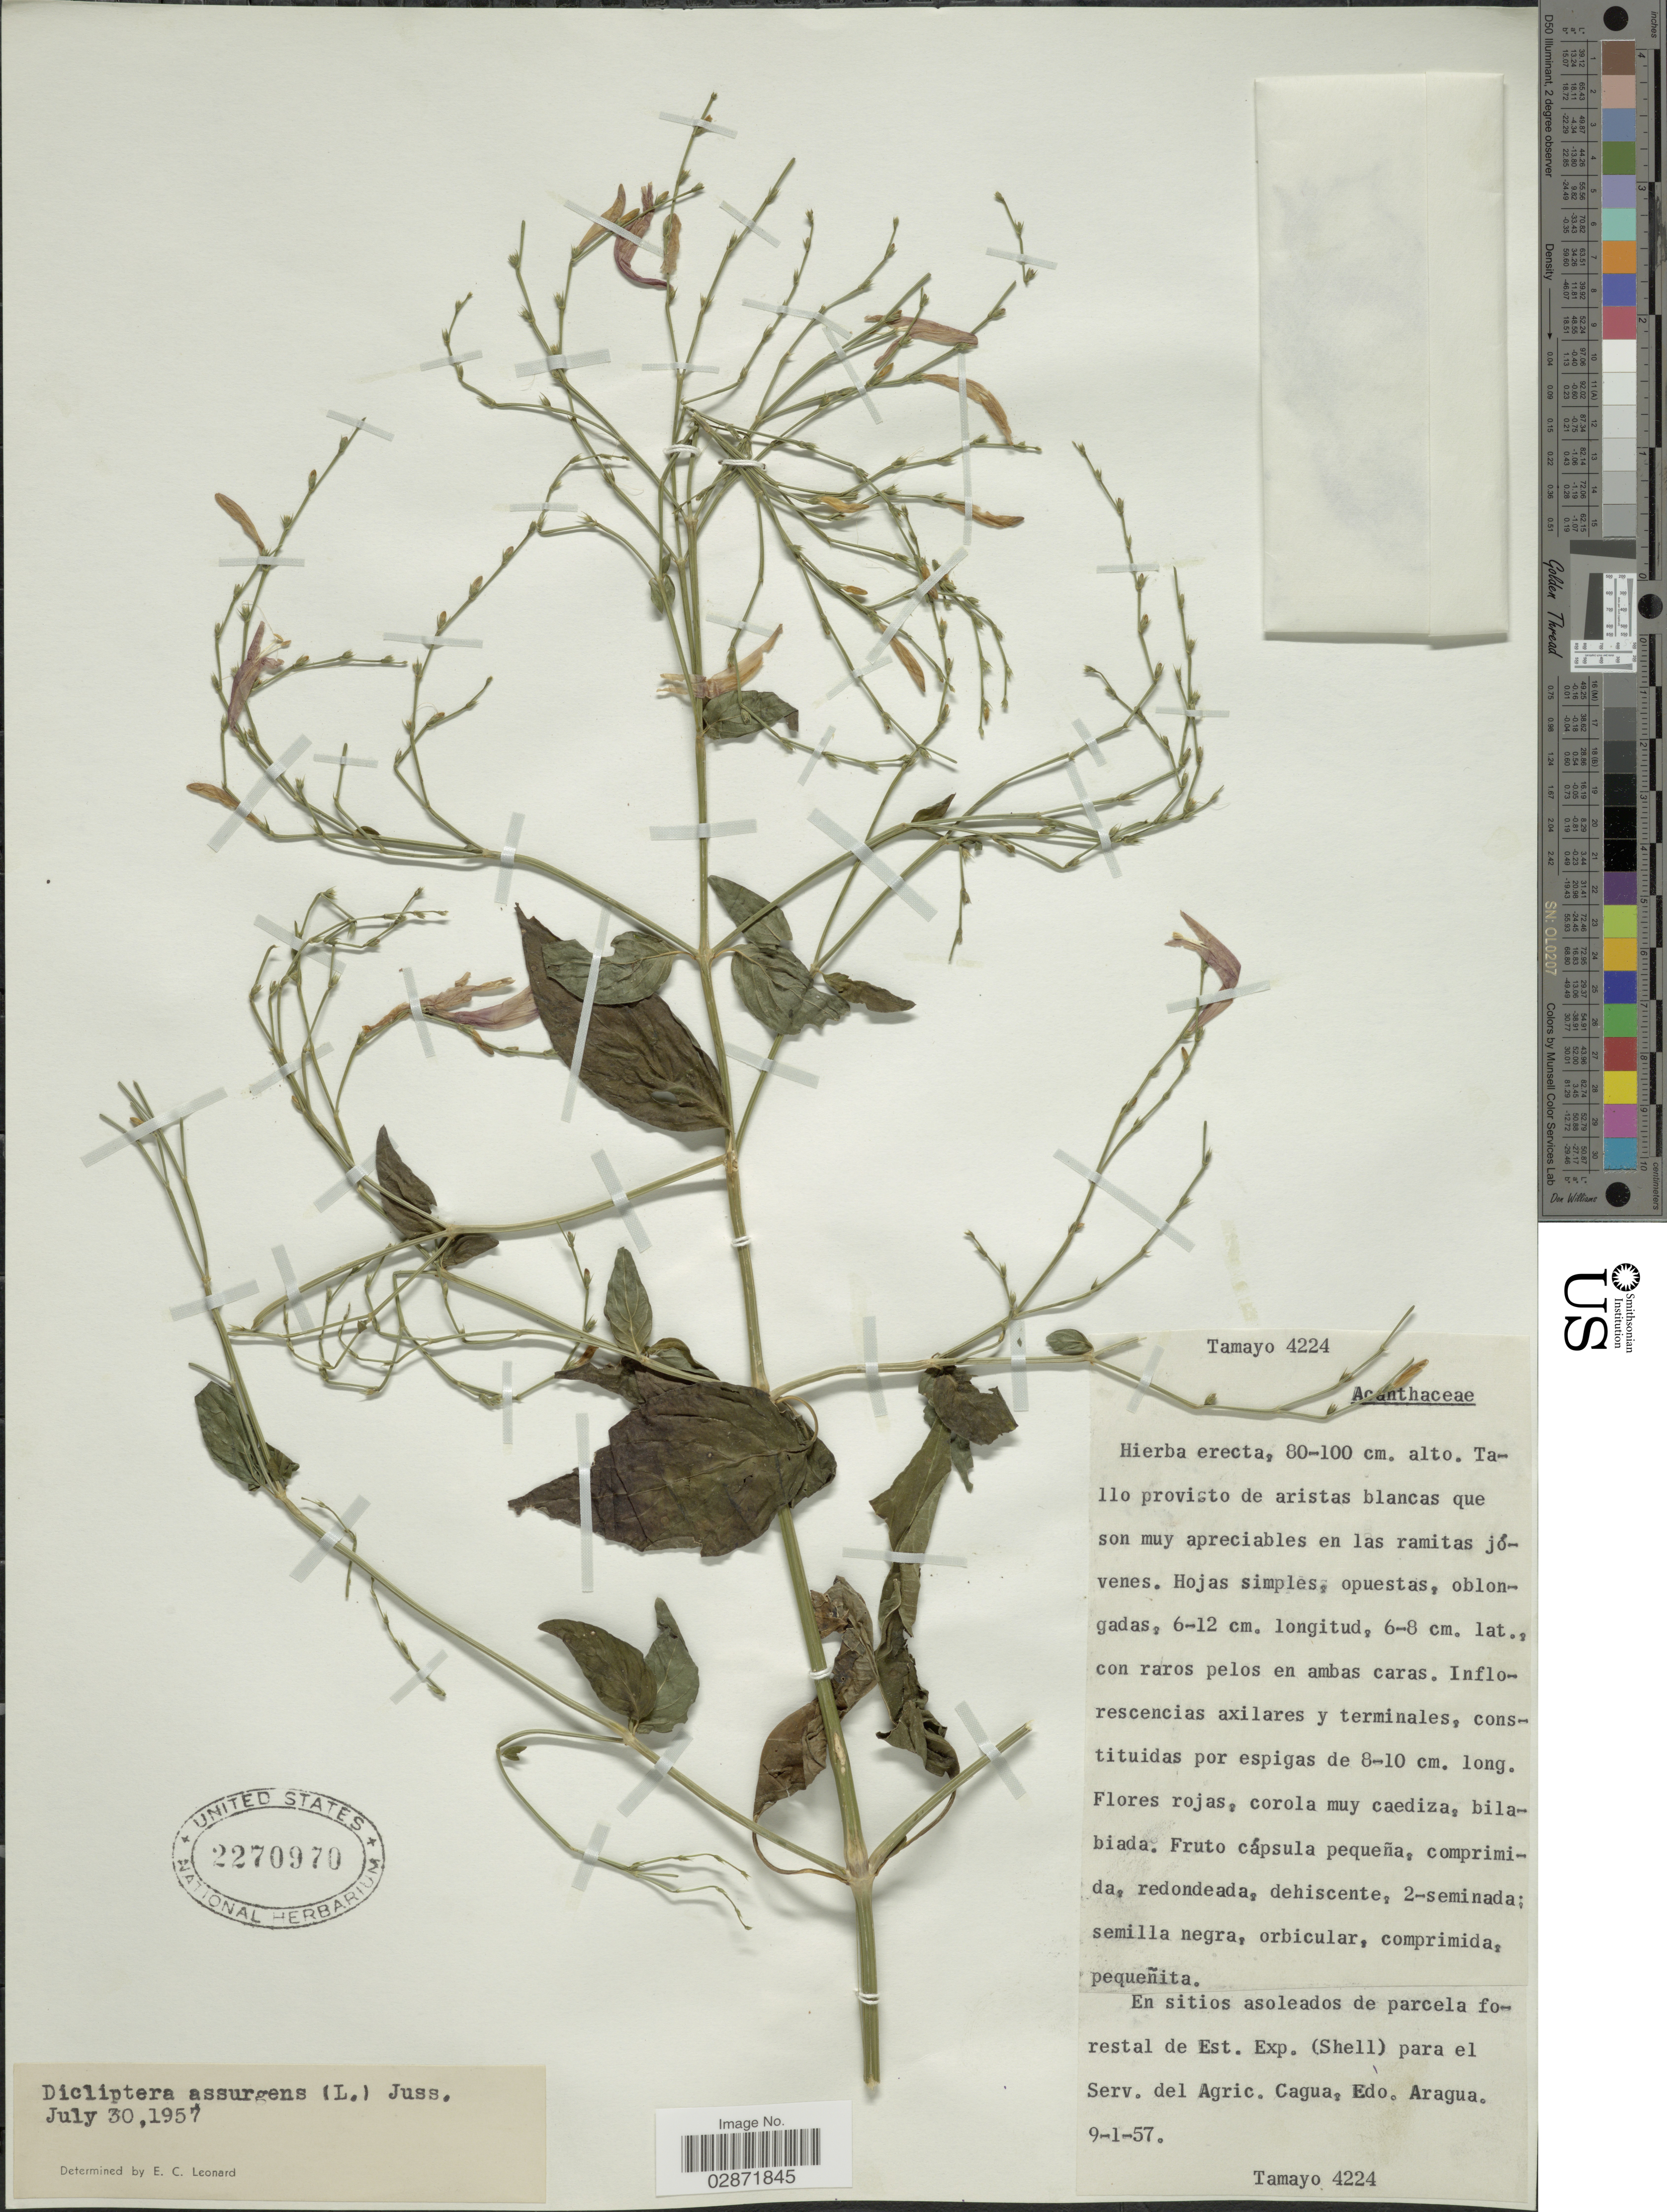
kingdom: Plantae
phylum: Tracheophyta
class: Magnoliopsida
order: Lamiales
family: Acanthaceae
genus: Dicliptera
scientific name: Dicliptera assurgens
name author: (L.) Juss.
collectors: -. Tamayo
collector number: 4224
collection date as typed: Transcribed d/m/y: 9/1/57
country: Venezuela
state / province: Aragua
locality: En sitios asoleados de parcela forestal de Est. Exp. (Shell) para el Serv. del Argic. Cagua, Edo. Aragua.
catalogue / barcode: US 2270970